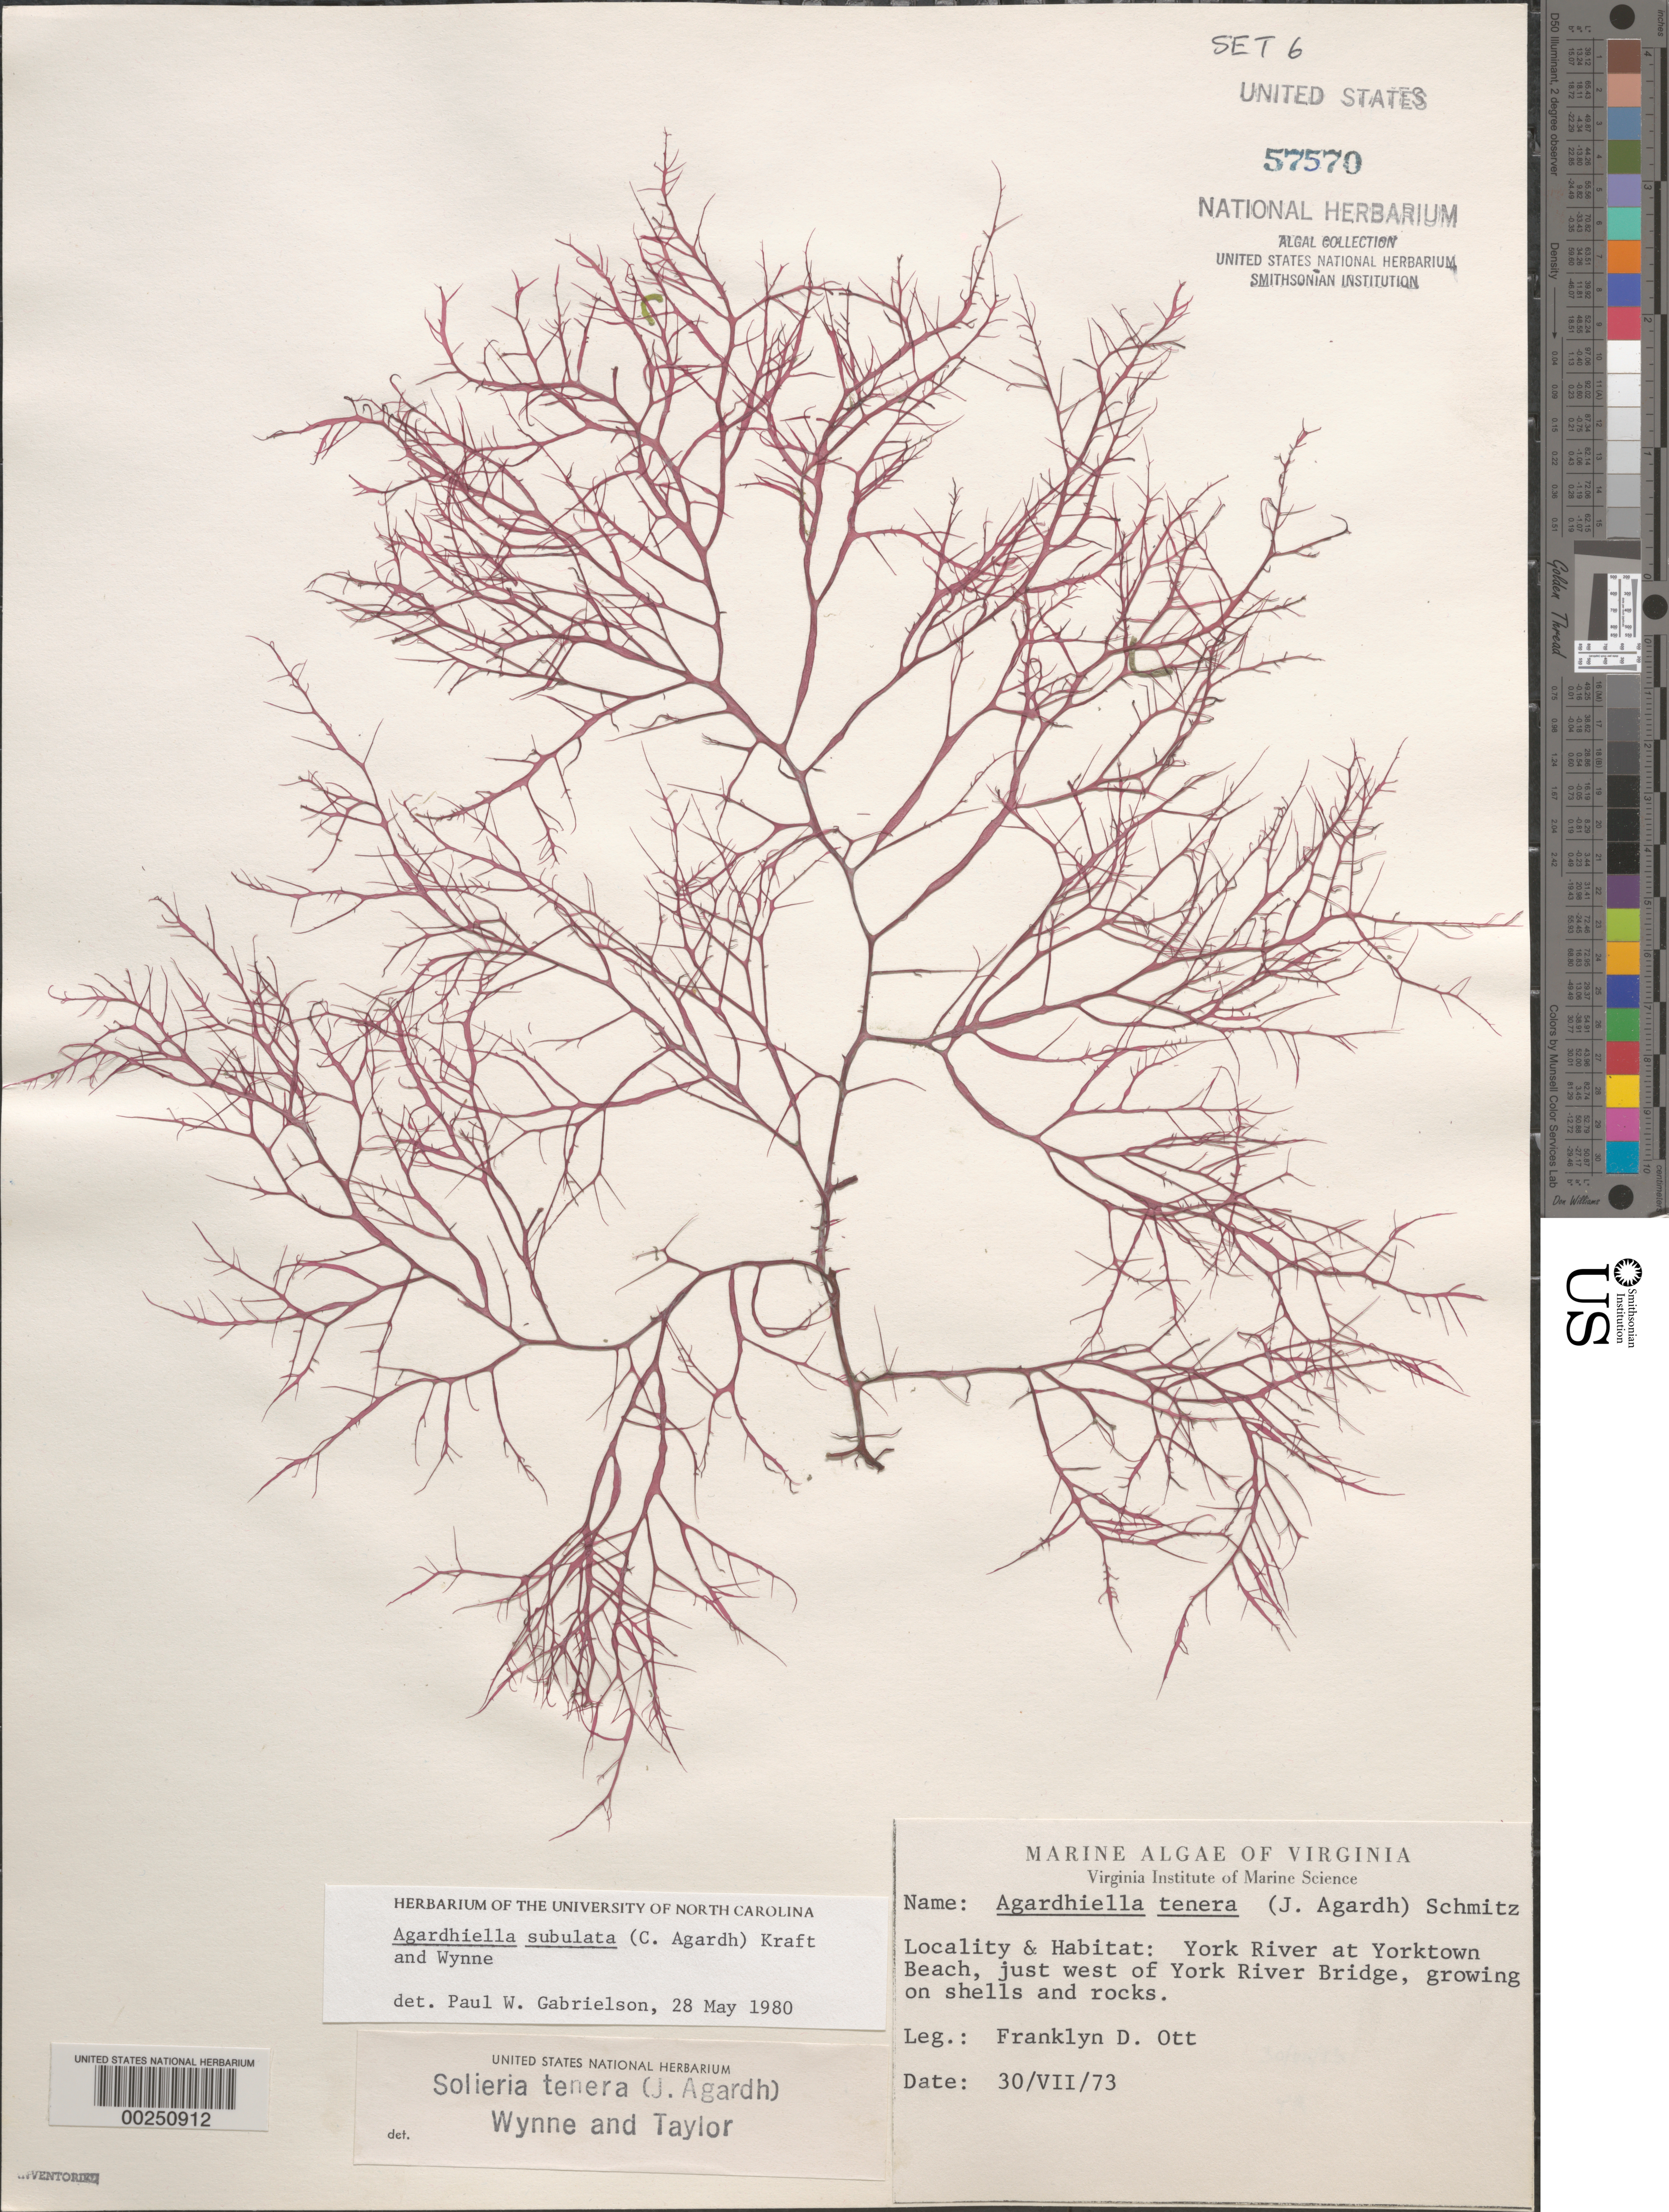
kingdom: Plantae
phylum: Rhodophyta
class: Florideophyceae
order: Gigartinales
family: Solieriaceae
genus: Agardhiella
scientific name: Agardhiella subulata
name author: (C. Agardh) G.T.Kraft & M.J. Wynne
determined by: Gabrielson, P. W.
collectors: F. Ott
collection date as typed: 30 Jul 1973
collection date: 1973-07-30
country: United States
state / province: Virginia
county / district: York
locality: Yorktown Beach, York River, just west of York River Bridge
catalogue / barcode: US 57570